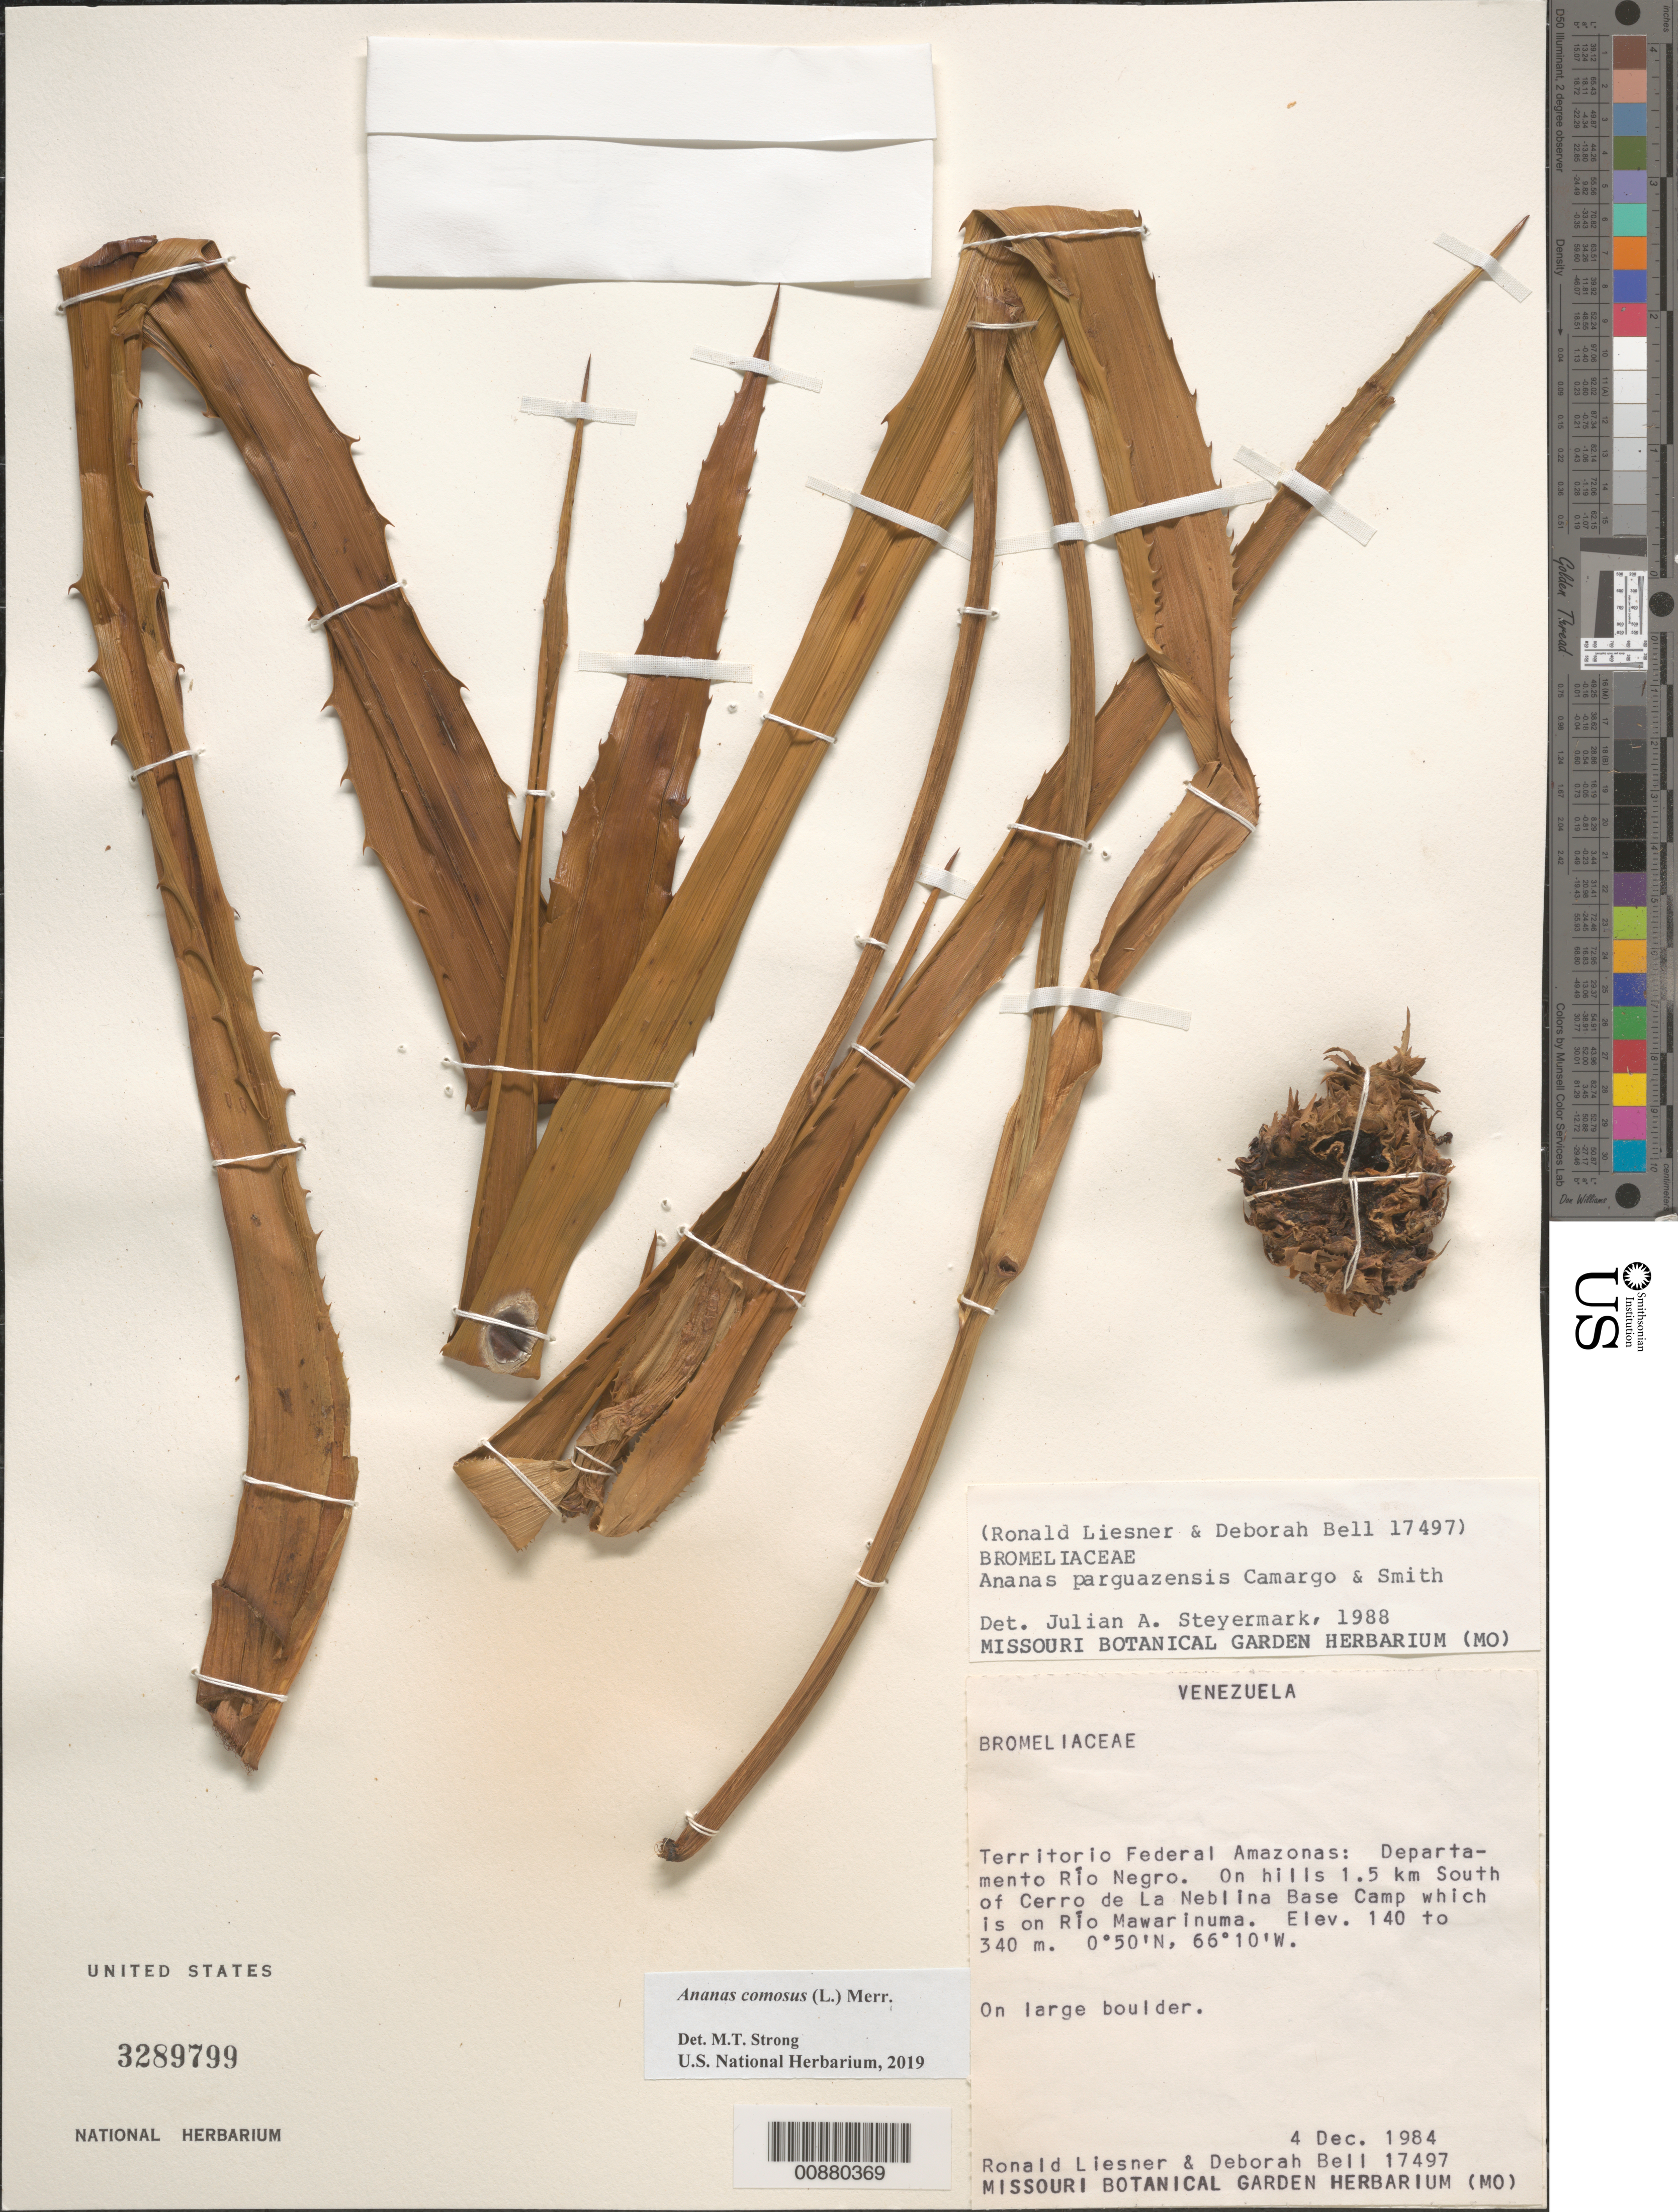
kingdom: Plantae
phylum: Tracheophyta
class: Liliopsida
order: Poales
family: Bromeliaceae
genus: Ananas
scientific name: Ananas comosus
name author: (L.) Merr.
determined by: Strong, Mark T., (BOT), Smithsonian Institution - National Museum of Natural History (UNITED STATES)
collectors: R. L. Liesner & D. A. Bell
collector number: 17497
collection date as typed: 4-Dec-84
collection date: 1984-12-04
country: Venezuela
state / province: Amazonas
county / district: Río Negro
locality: Río Mawarinuma, 1.5 km S of Cerro de La Neblina Base Camp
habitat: Hills; on large boulder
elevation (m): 140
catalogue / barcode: US 3289799